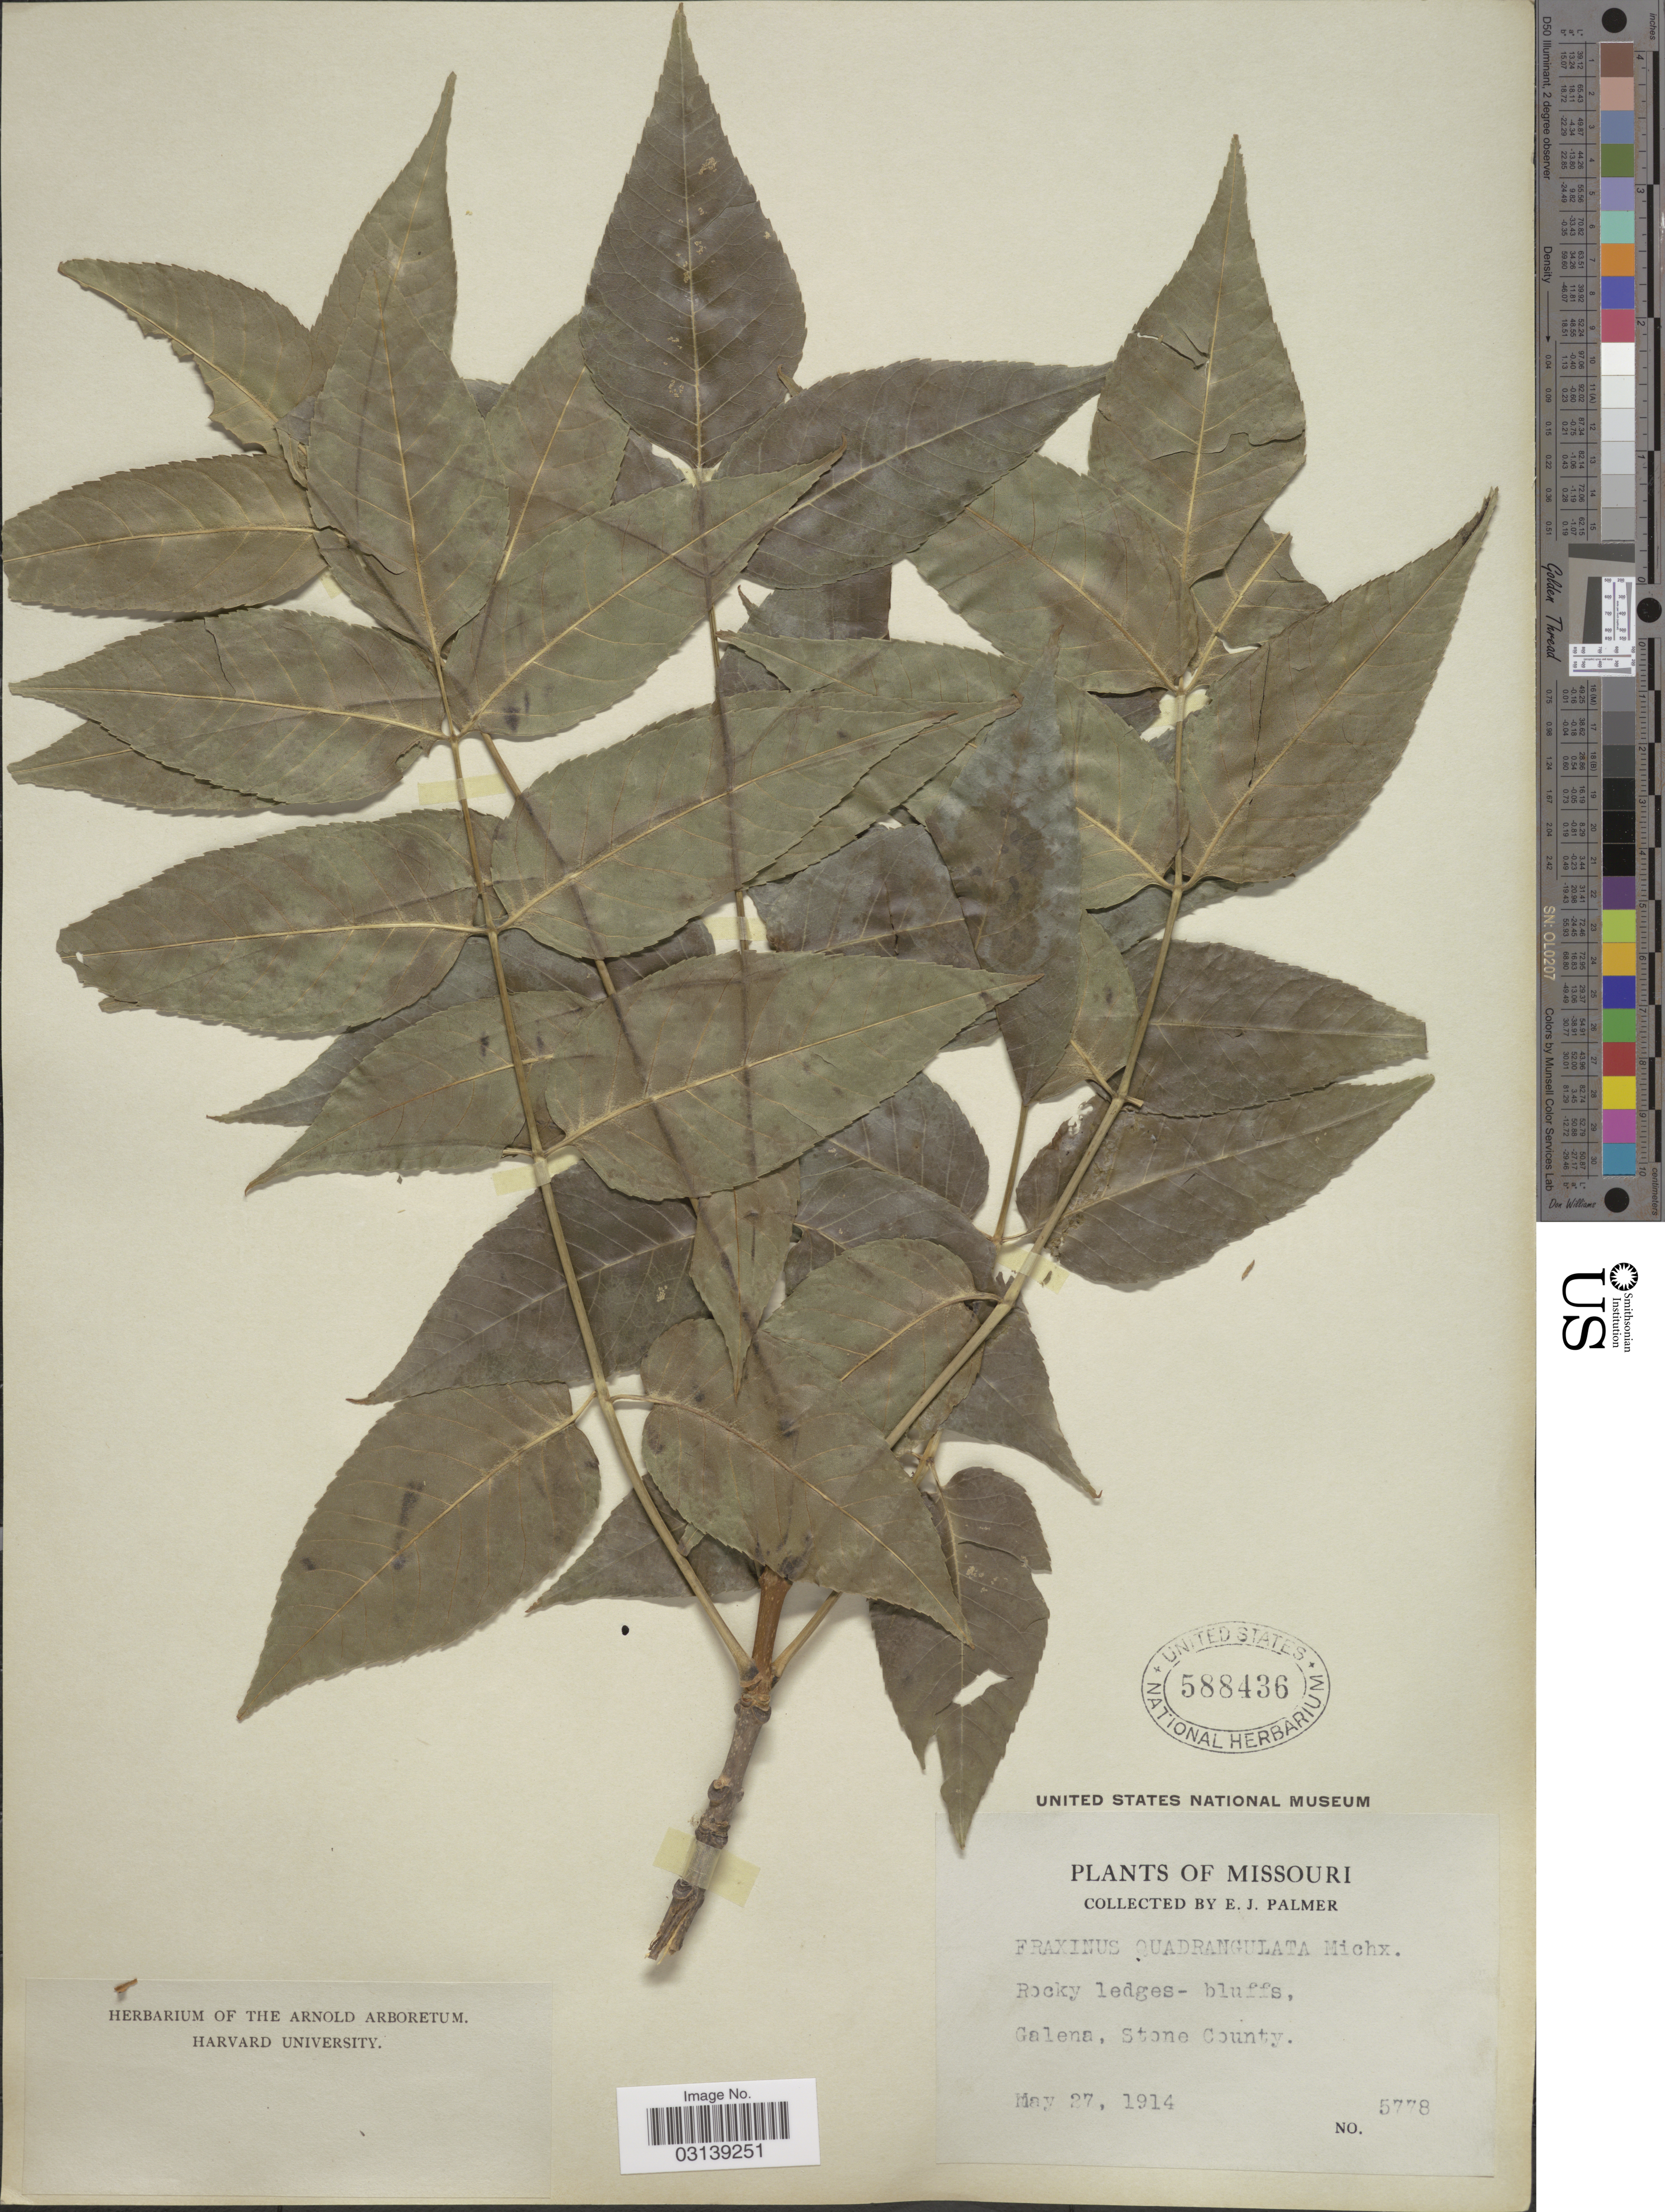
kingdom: Plantae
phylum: Tracheophyta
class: Magnoliopsida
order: Lamiales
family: Oleaceae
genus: Fraxinus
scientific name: Fraxinus quadrangulata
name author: Michx.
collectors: E. J. Palmer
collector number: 5778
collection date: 1914-05-27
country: United States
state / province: Missouri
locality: Rocky ledges - bluffs, Galena, Stone County.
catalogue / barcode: US 588436